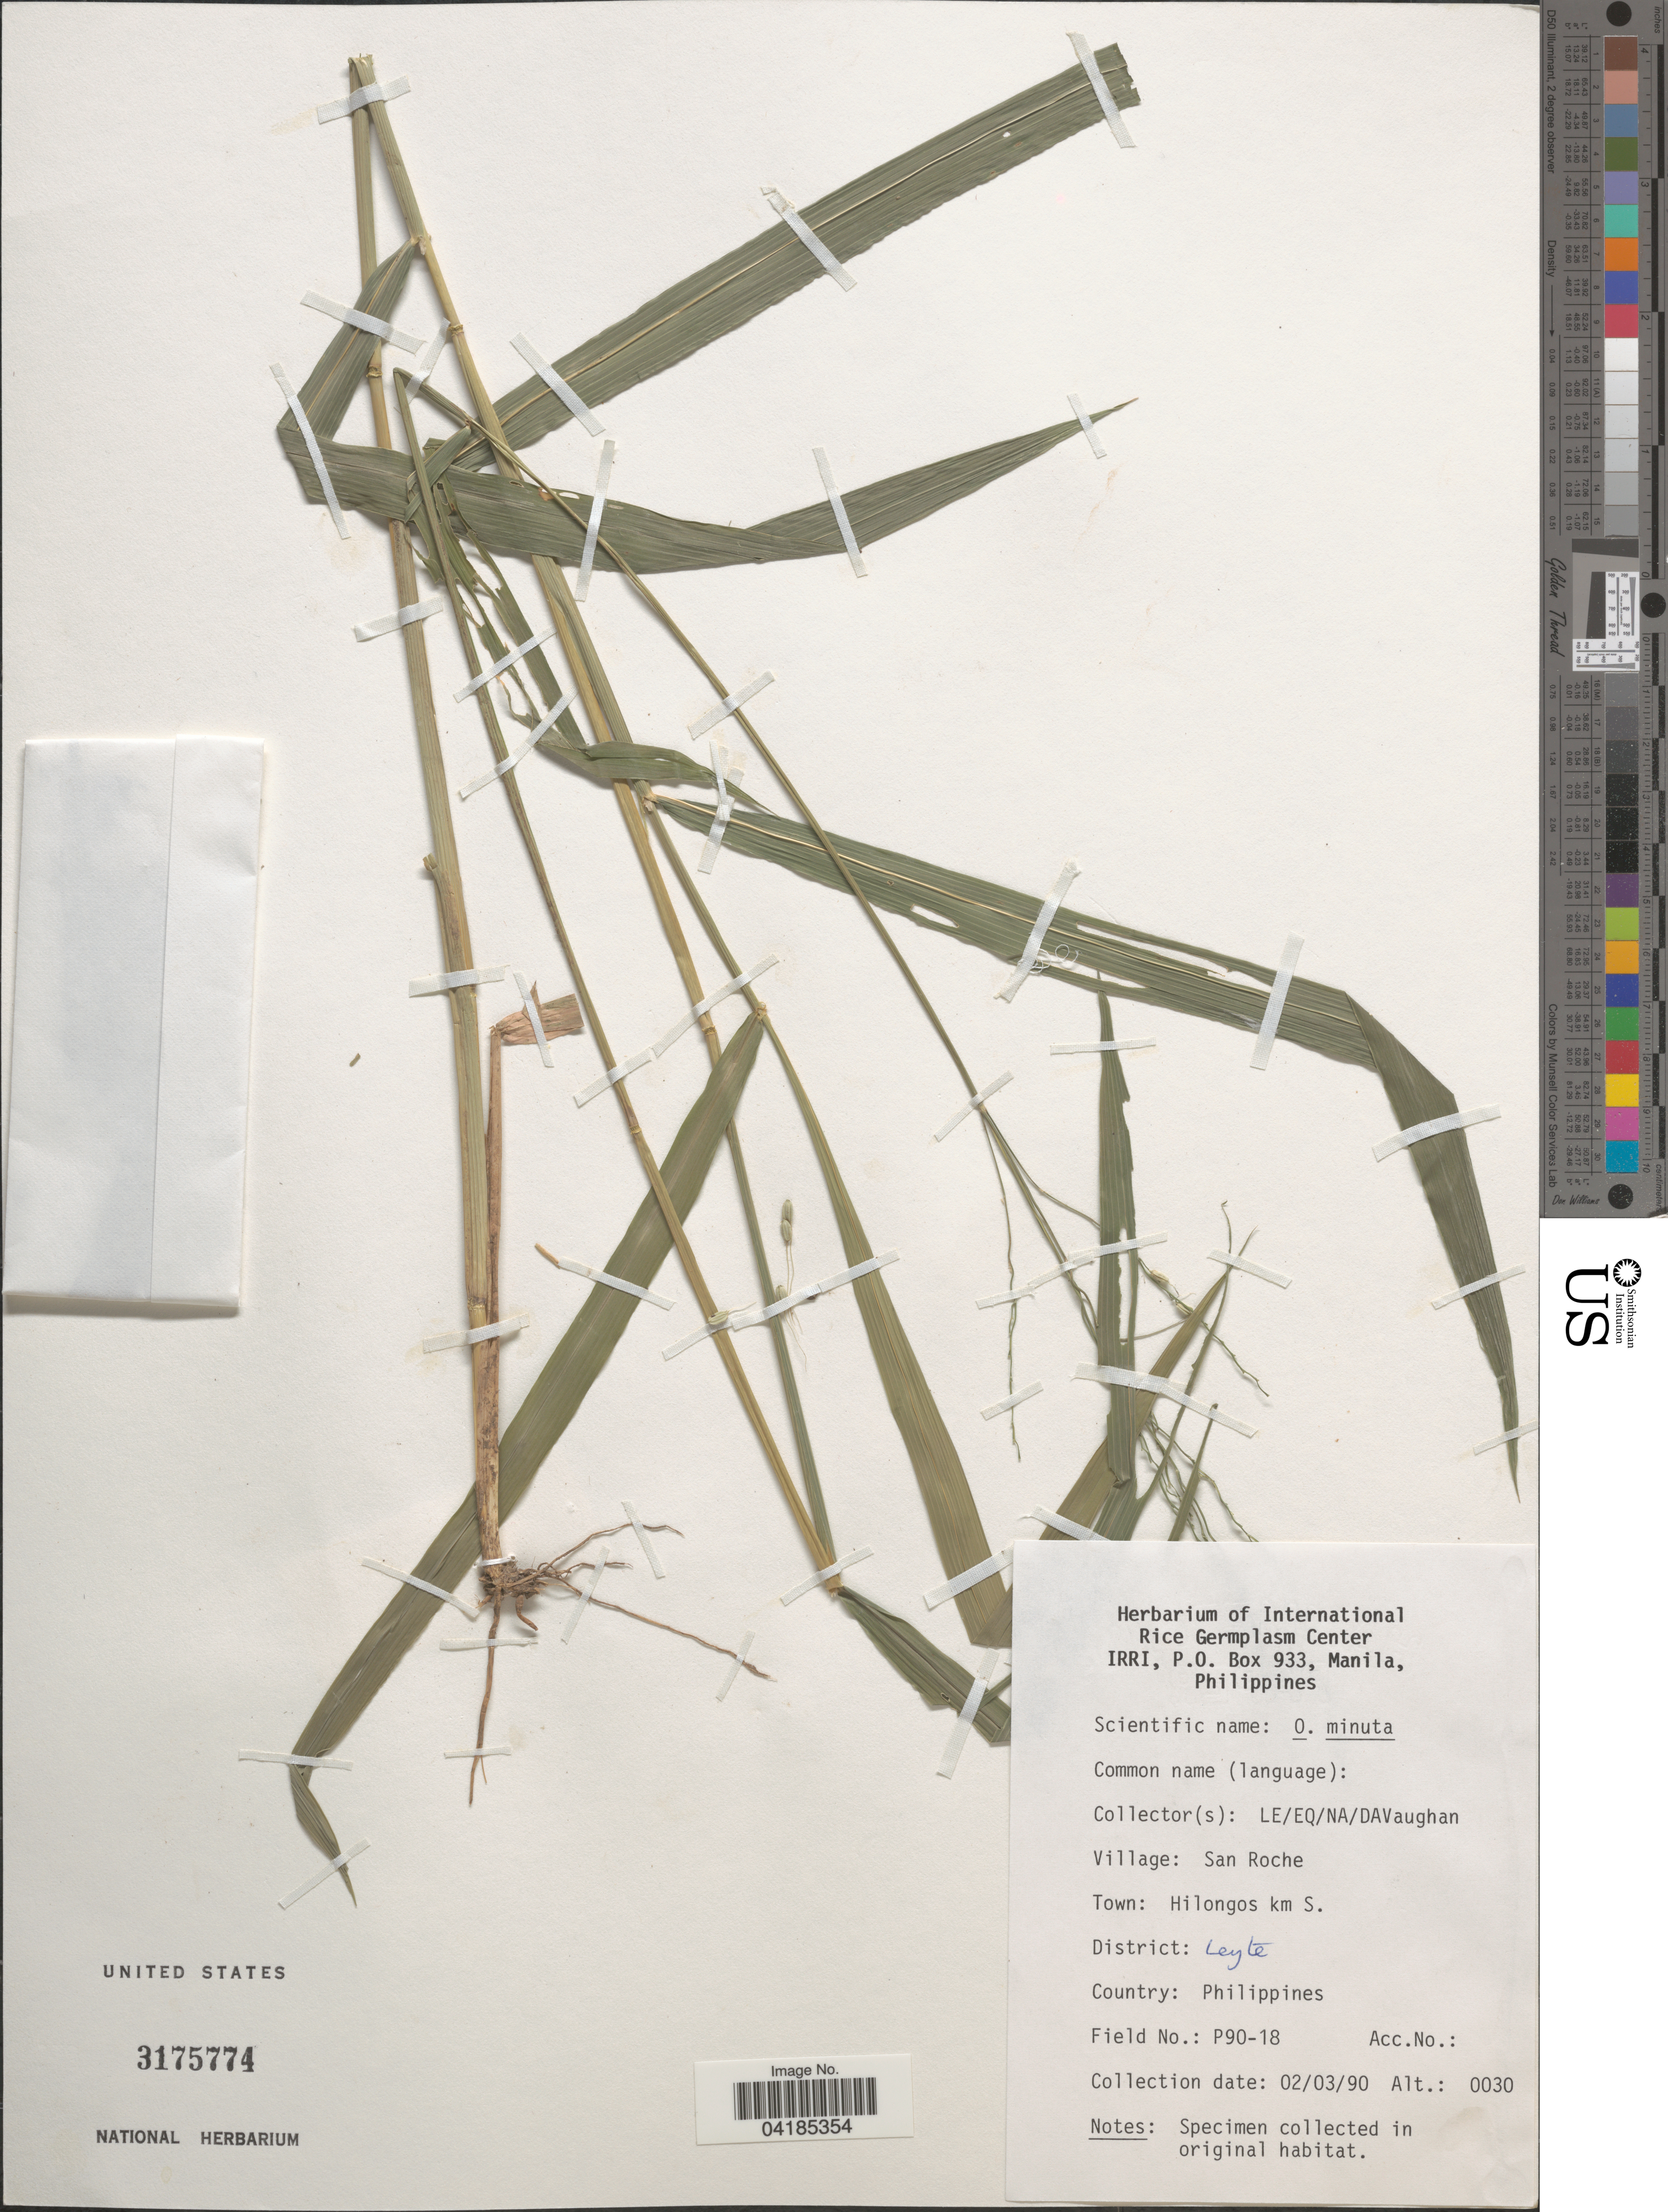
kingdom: Plantae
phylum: Tracheophyta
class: Liliopsida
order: Poales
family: Poaceae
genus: Oryza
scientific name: Oryza latifolia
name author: Desv.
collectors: L. E., E. Q., N. A. & D. Vaughan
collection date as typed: Transcribed d/m/y: 2/3/90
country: Philippines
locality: Village: San Roche. Town: Hilongos km S. District: Leyte. Field No.: P90-18.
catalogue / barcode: US 3175774